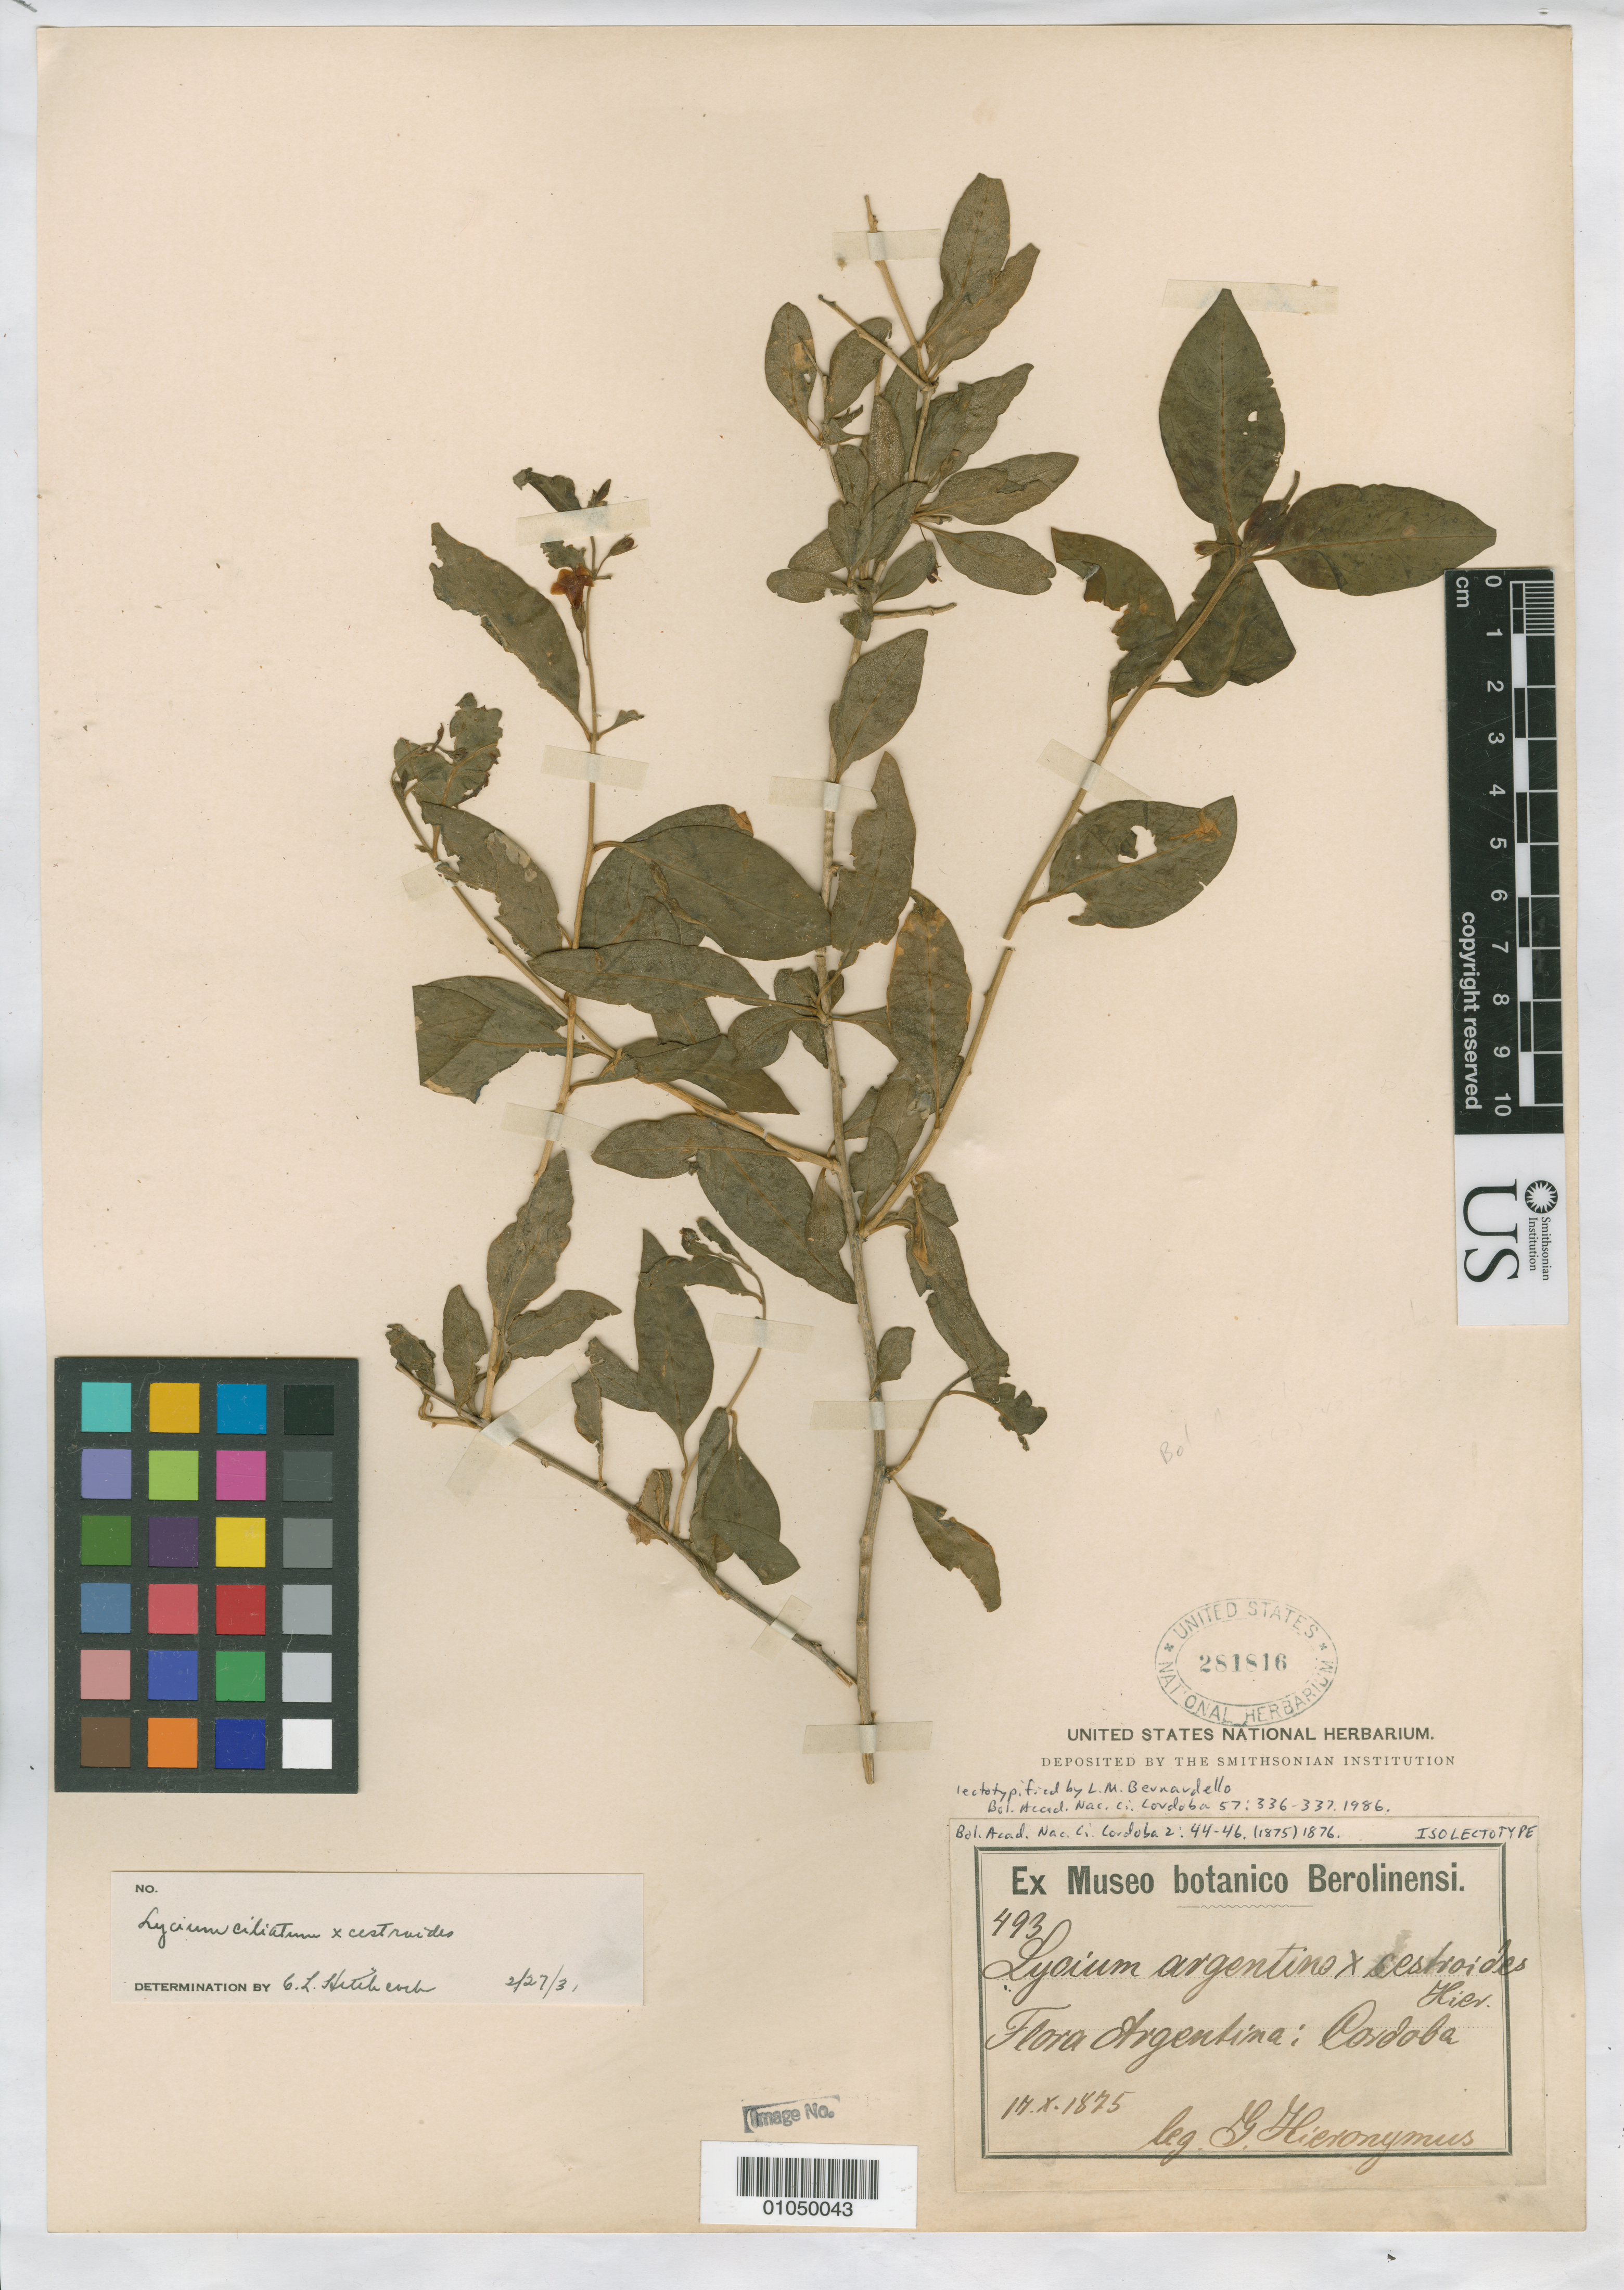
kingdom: Plantae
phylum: Tracheophyta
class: Magnoliopsida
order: Solanales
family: Solanaceae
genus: Lycium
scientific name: Lycium x argentinocestroides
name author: Hieron. ex Seckt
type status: Isolectotype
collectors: G. H. Hieronymus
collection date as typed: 17 Oct 1875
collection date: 1875-10-17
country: Argentina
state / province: Córdoba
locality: Cordoba.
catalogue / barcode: US 281816